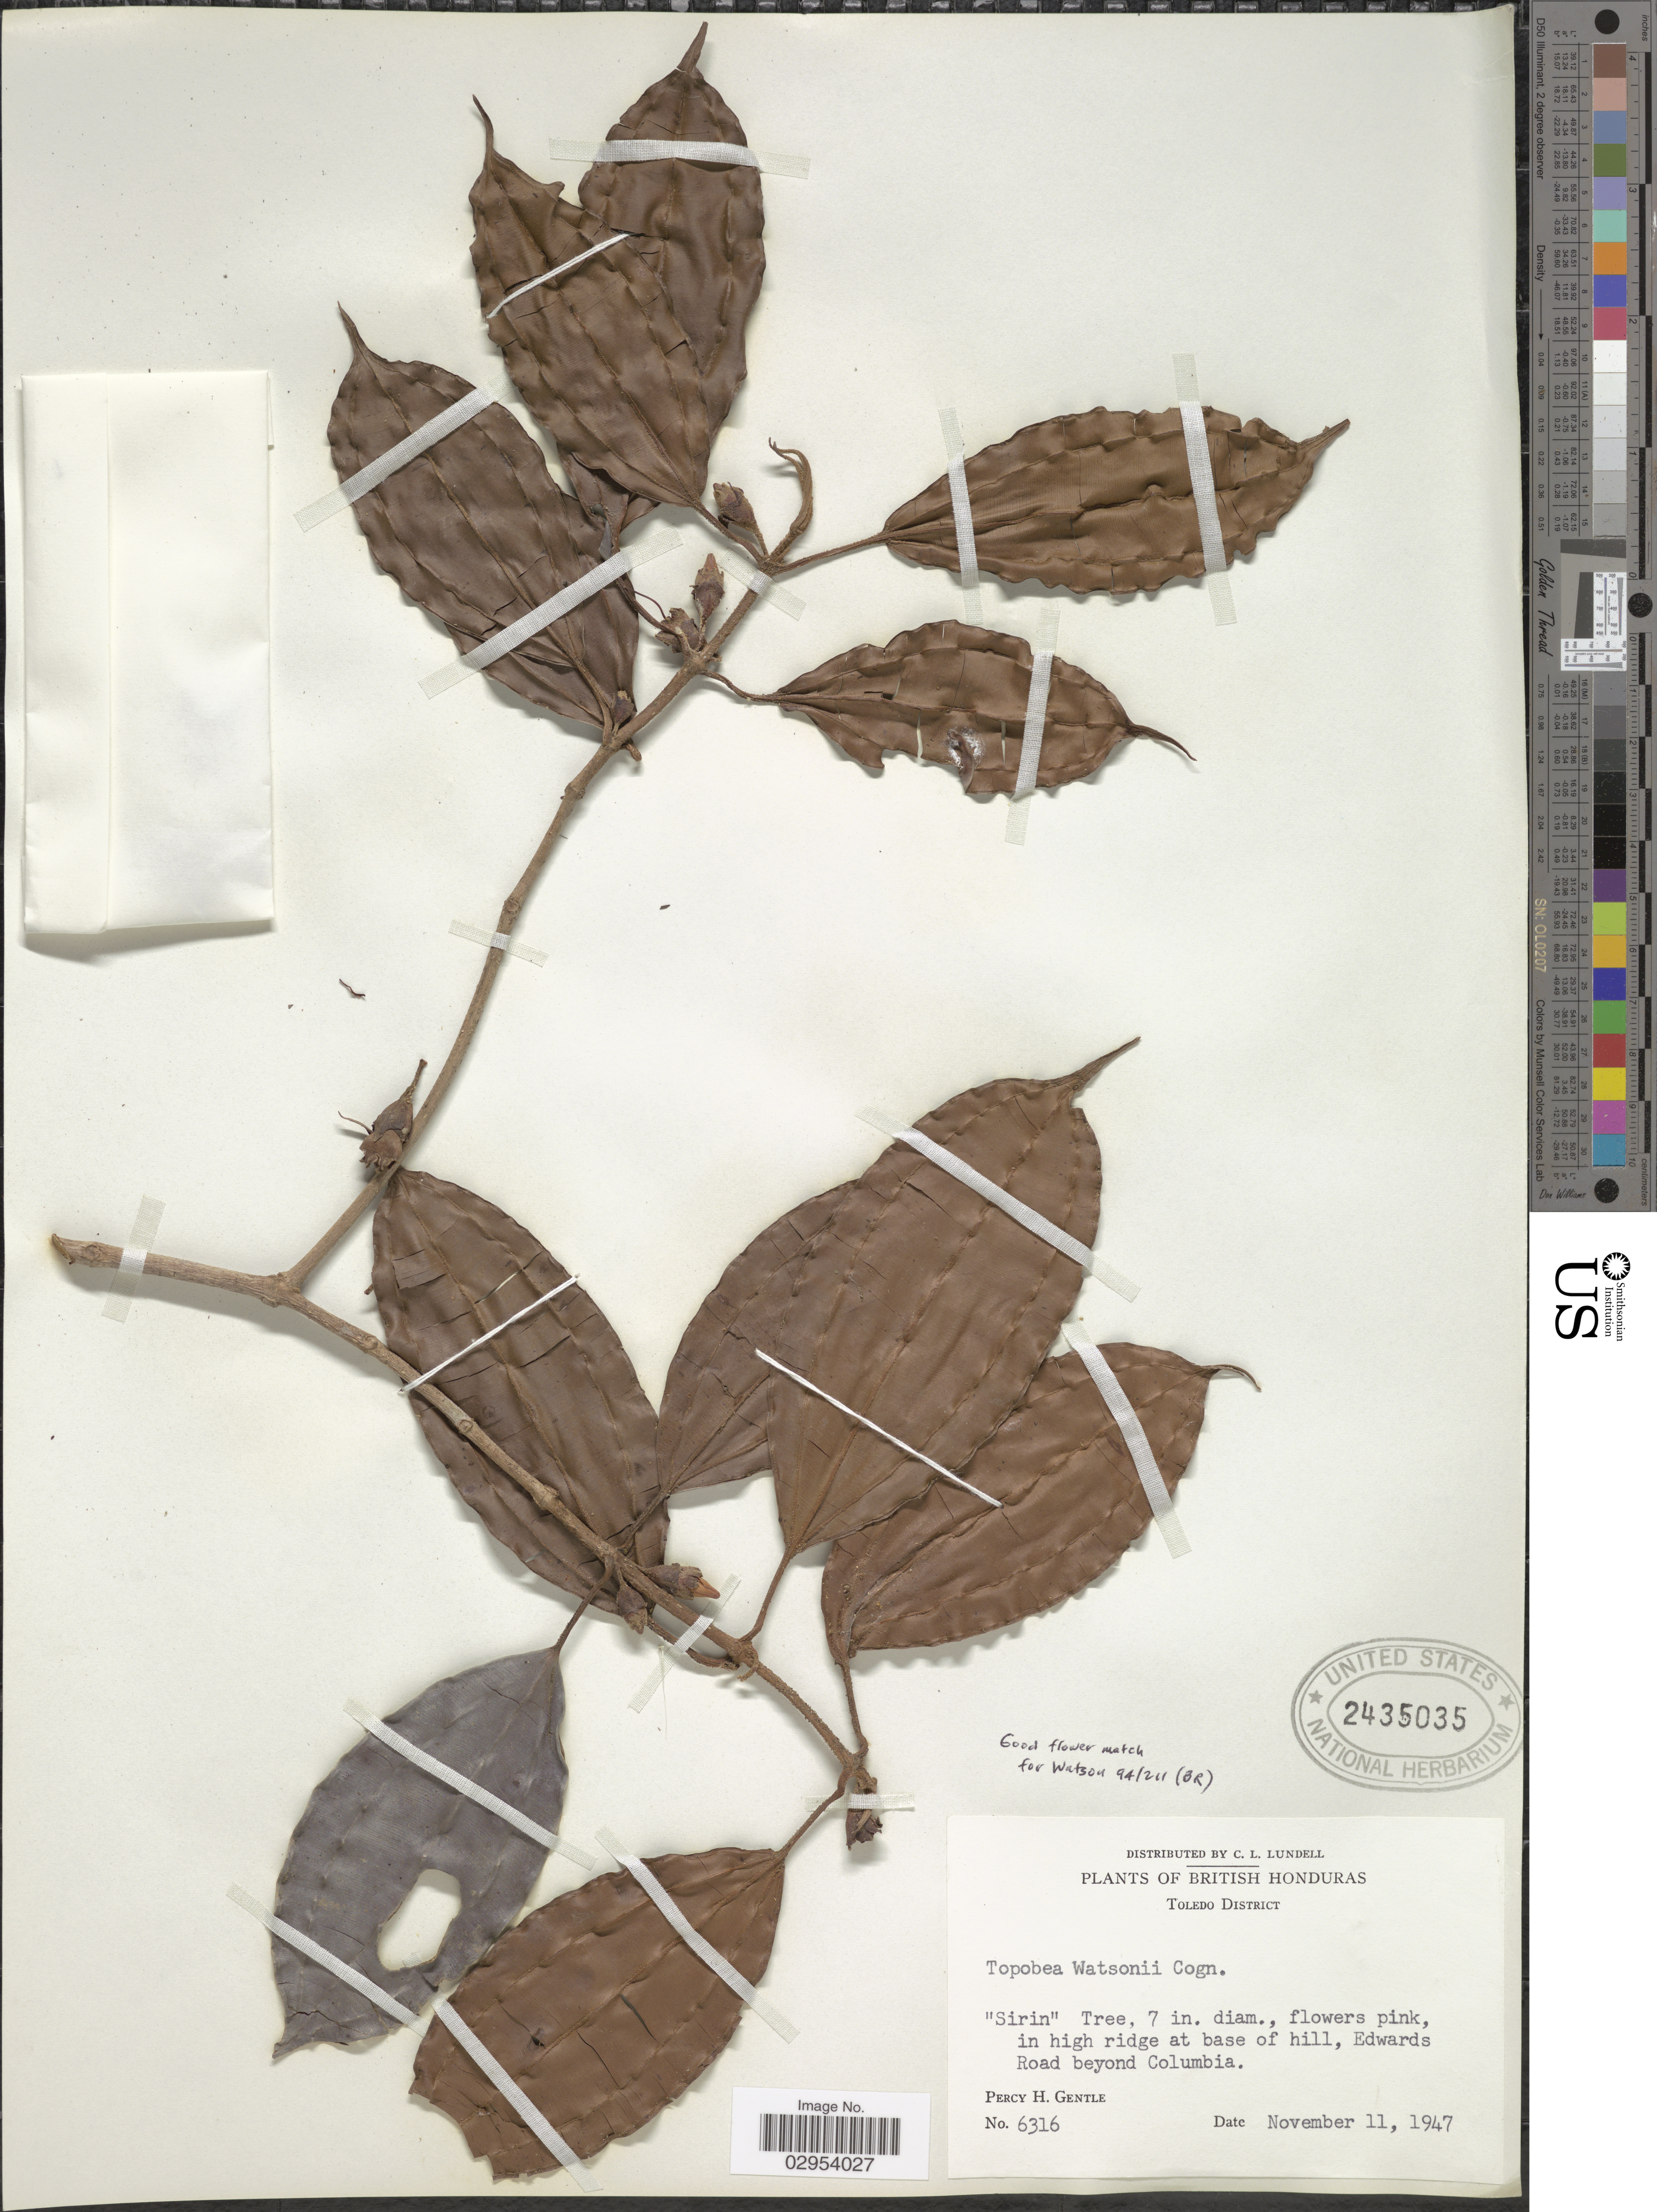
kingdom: Plantae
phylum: Tracheophyta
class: Magnoliopsida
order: Myrtales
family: Melastomataceae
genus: Topobea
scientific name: Topobea watsonii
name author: Cogn.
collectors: P. H. Gentle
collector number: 6316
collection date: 1947-11-11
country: Belize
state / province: Toledo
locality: British Honduras, Toledo District, in high ridge at base of hill, Edwards Road beyond Columbia.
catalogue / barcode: US 2435035